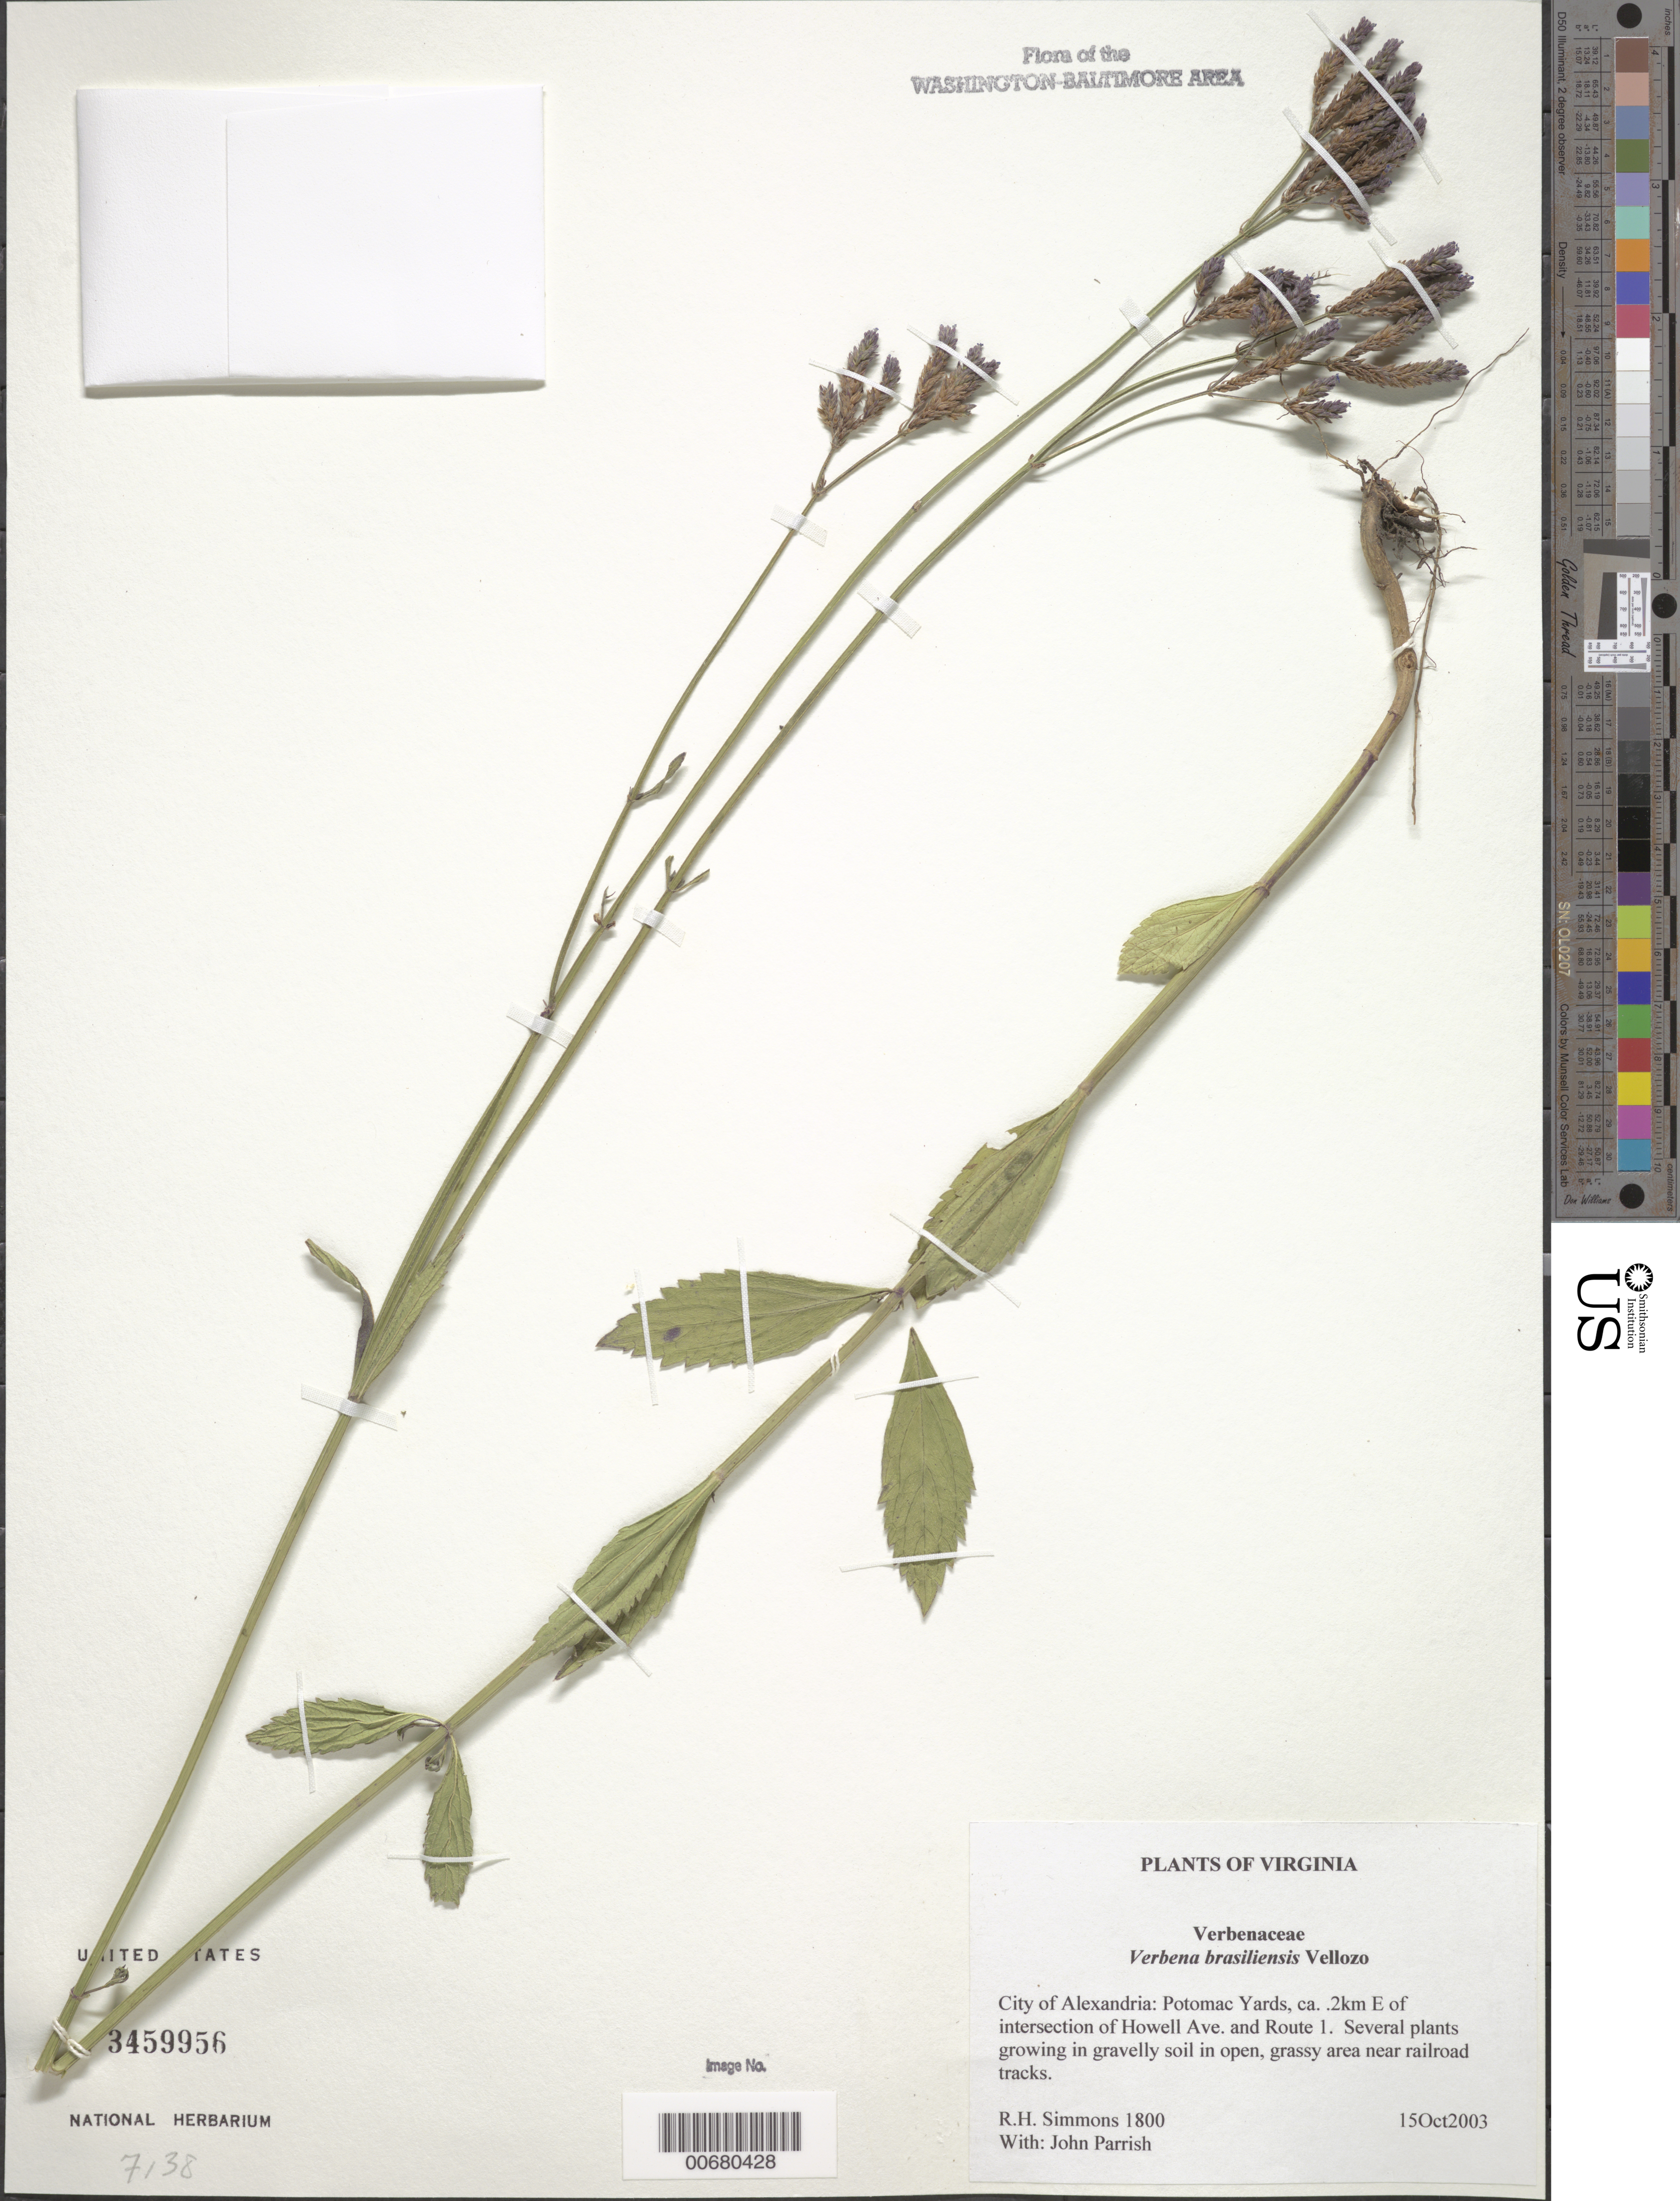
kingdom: Plantae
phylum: Tracheophyta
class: Magnoliopsida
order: Lamiales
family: Verbenaceae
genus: Verbena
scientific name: Verbena brasiliensis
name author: Vell.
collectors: R. H. Simmons & J. Parrish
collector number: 1800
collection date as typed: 15 Oct 2003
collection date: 2003-10-15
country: United States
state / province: Virginia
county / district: City of Alexandria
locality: Potomac Yards, ca. 0.2 km E of intersection of Howell Ave. and Route 1.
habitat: Several plants growing in gravelly soil in open, grassy area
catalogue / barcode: US 3459956